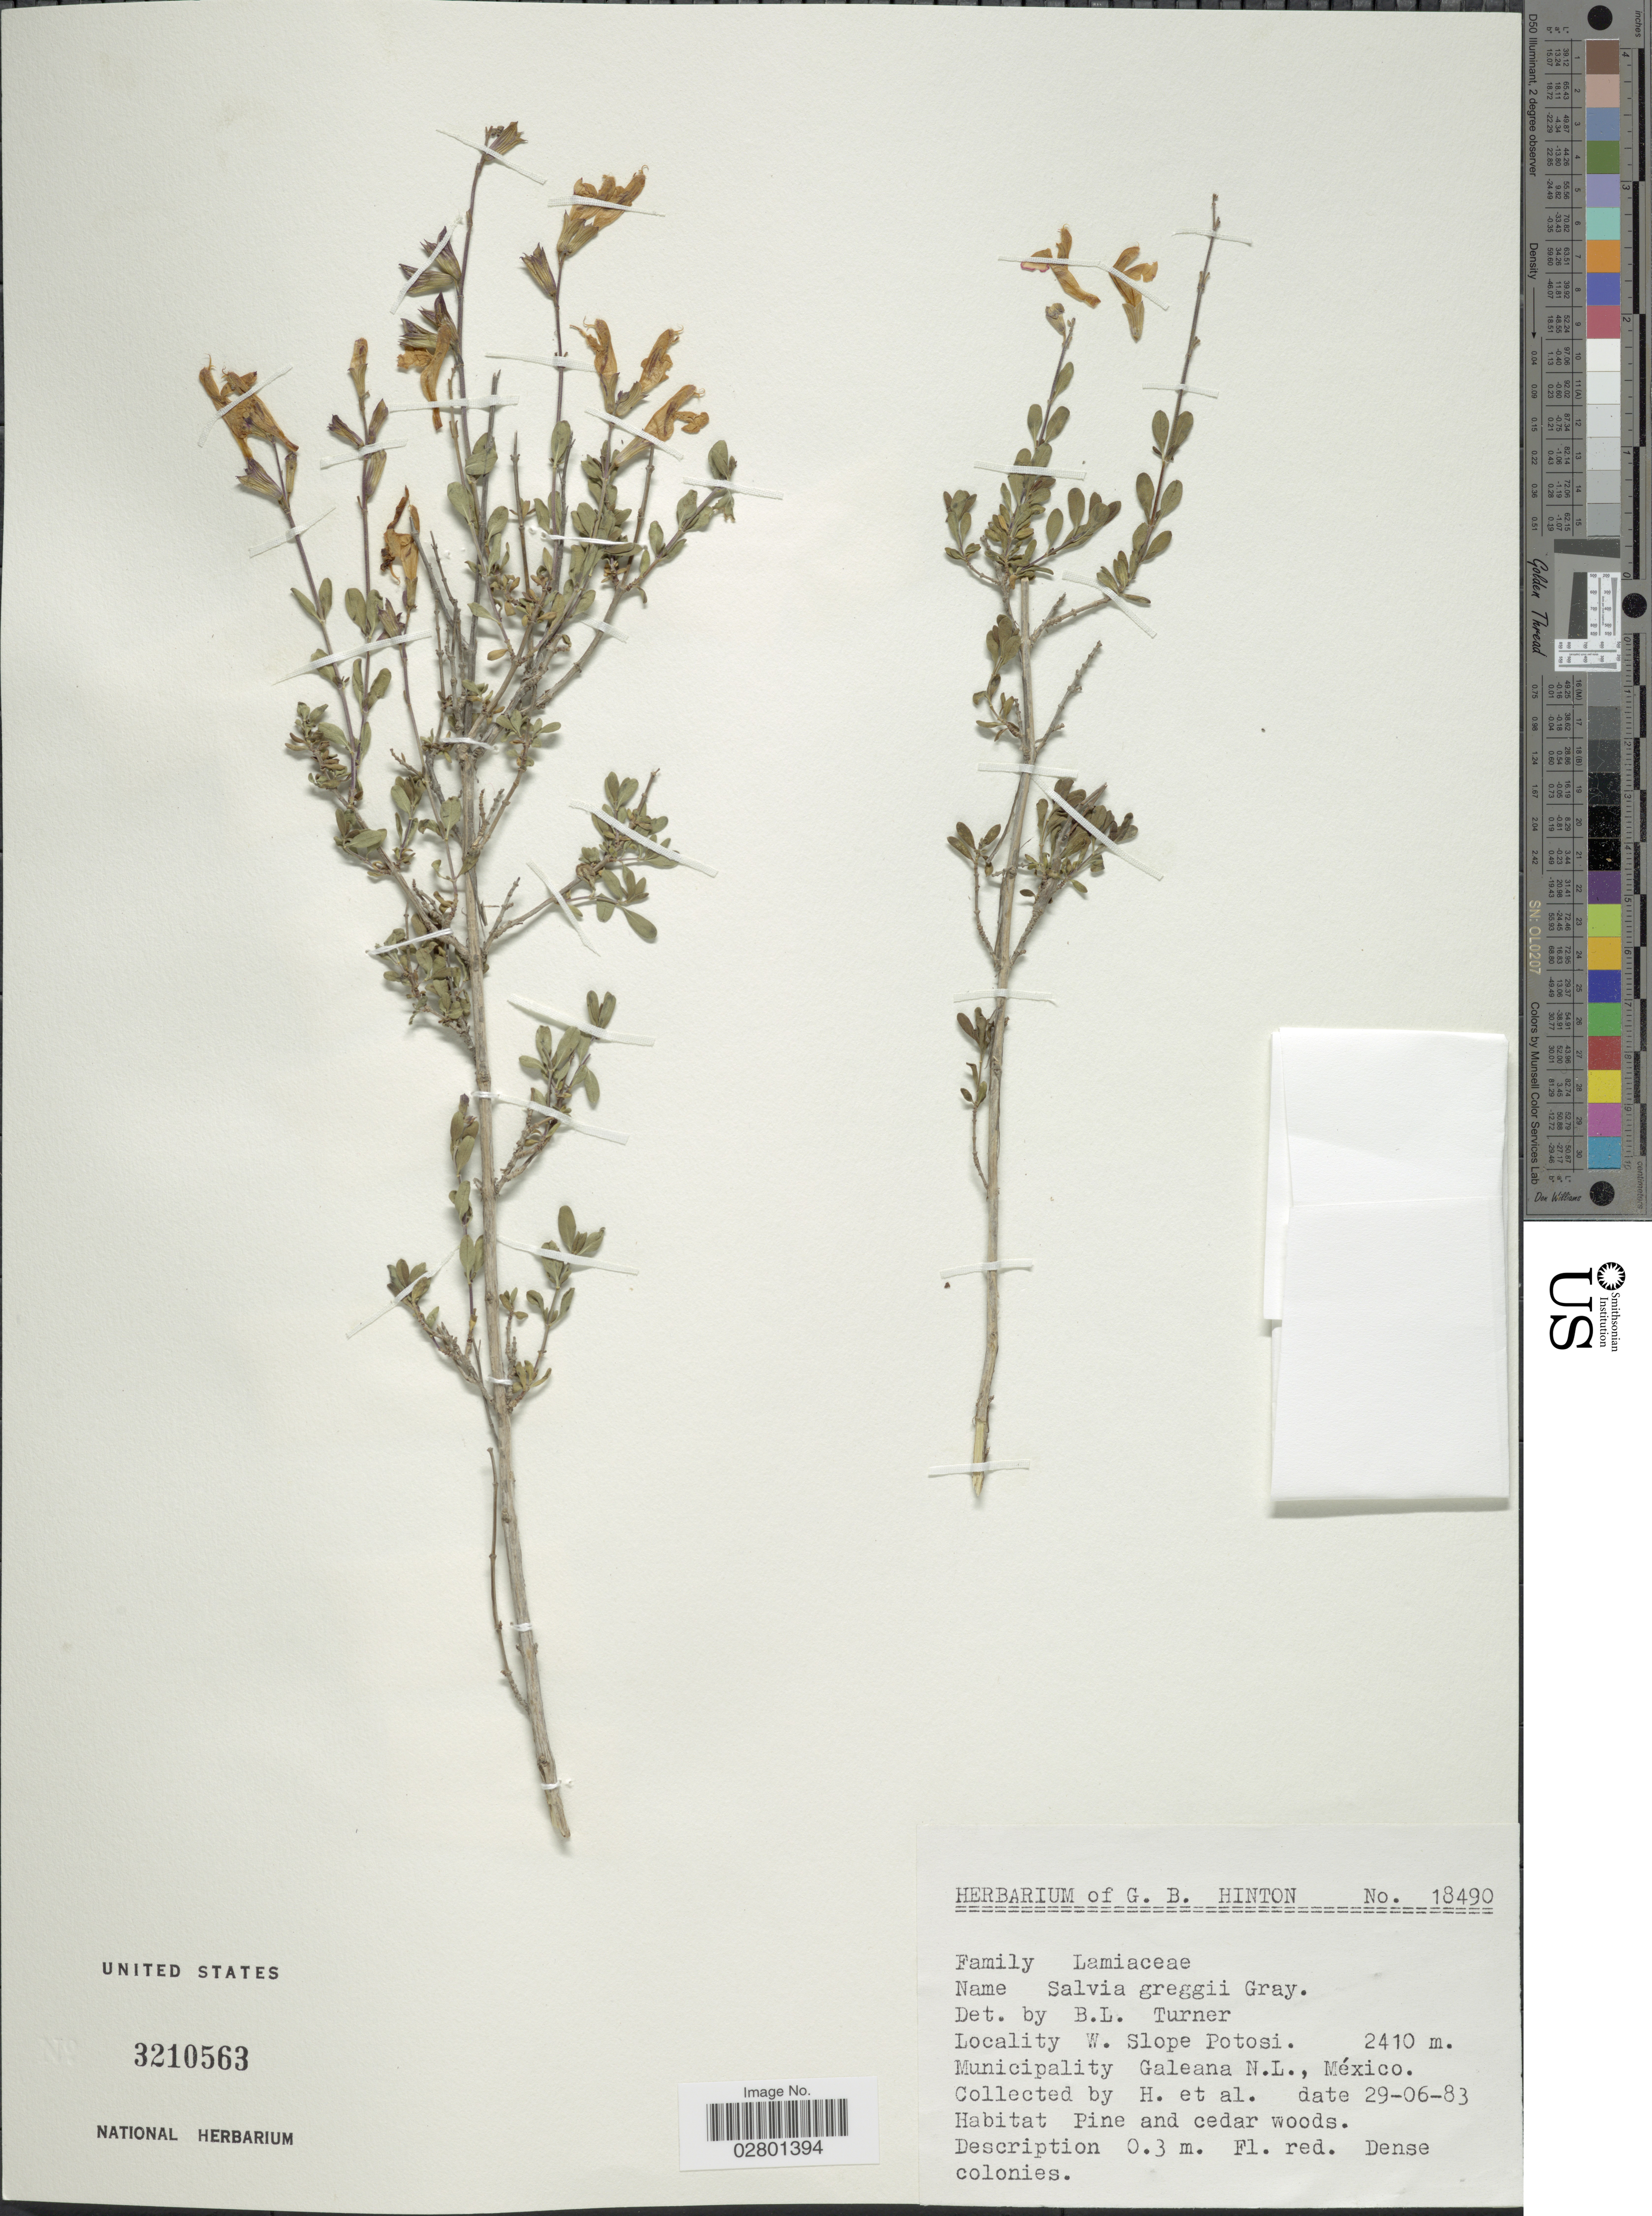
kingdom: Plantae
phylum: Tracheophyta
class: Magnoliopsida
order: Lamiales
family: Lamiaceae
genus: Salvia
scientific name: Salvia greggii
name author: A. Gray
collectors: G. B. Hinton & et al.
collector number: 18490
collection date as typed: Transcribed d/m/y: 29/6/83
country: Mexico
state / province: Nuevo León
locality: W. Slope Potosi, Municipality Galeana N.L.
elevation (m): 2410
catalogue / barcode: US 3210563